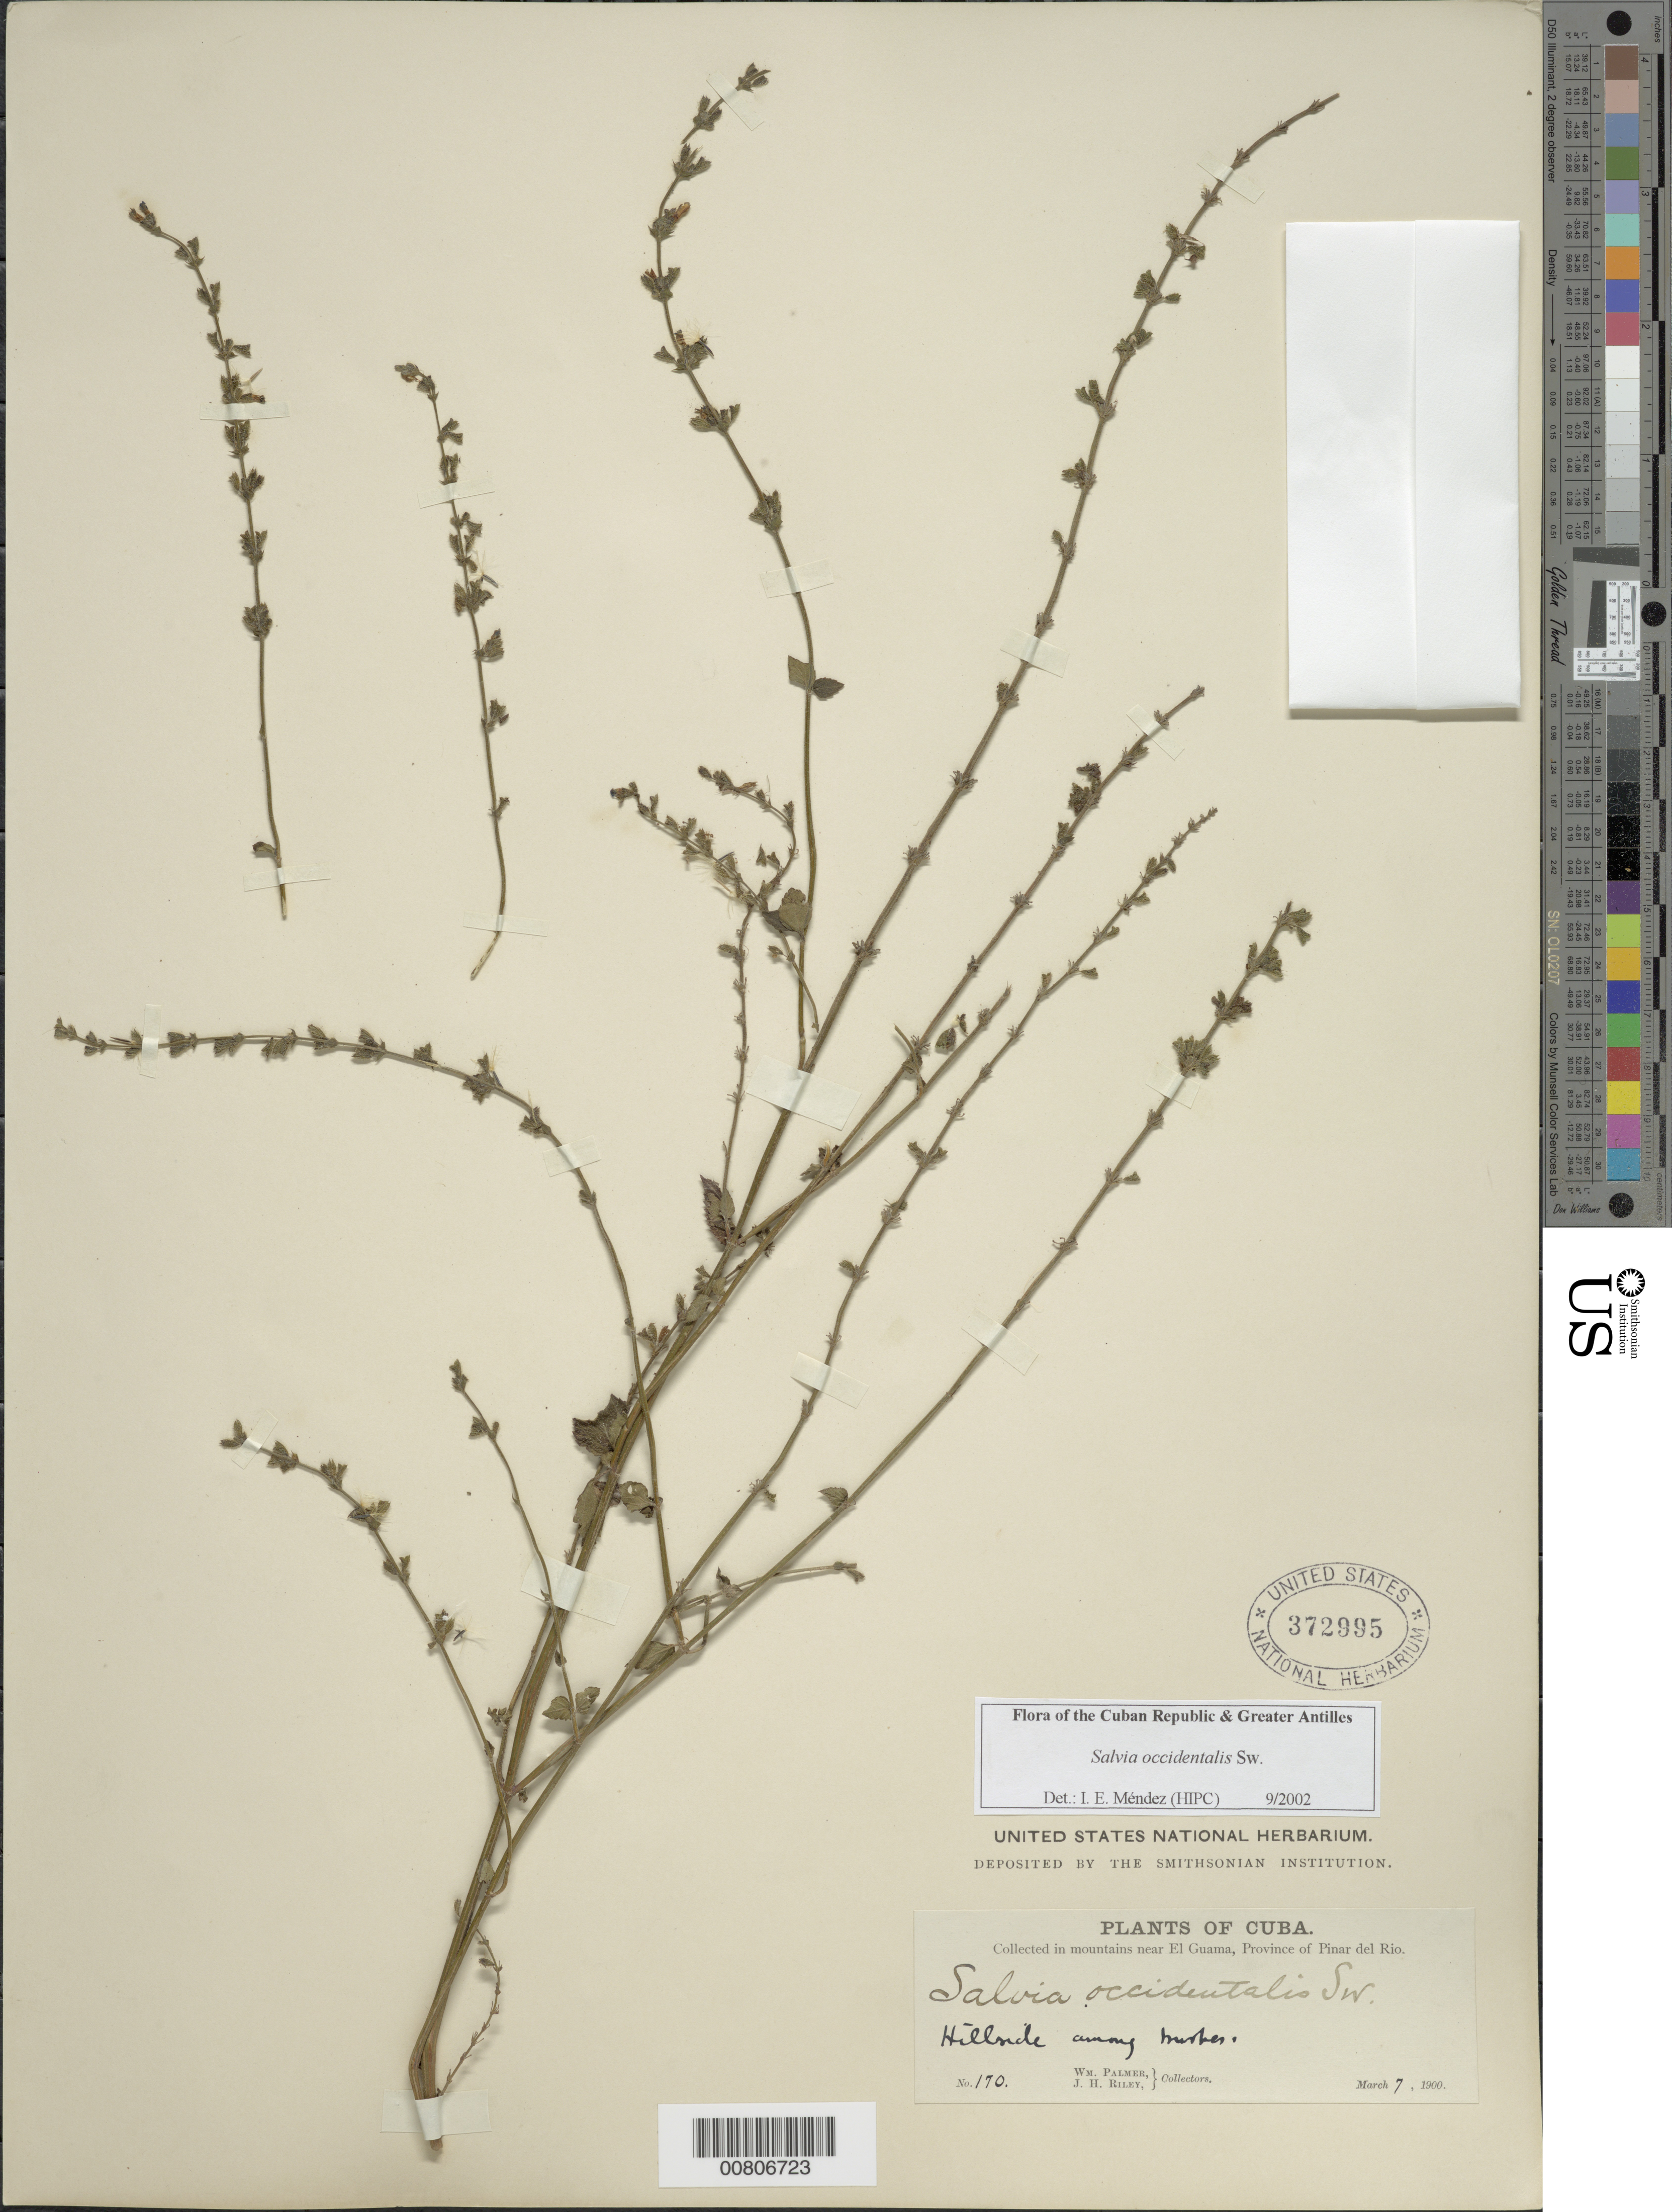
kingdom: Plantae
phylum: Tracheophyta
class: Magnoliopsida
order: Lamiales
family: Lamiaceae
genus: Salvia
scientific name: Salvia occidentalis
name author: Sw.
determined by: Méndez, Isidro E., (HIPC)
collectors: W. Palmer & J. H. Riley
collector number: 170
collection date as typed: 07 Mar 1900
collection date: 1900-03-07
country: Cuba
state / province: Pinar del Rio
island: Cuba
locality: El Guama vicinity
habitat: Hillside, among bushes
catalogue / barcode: US 372995